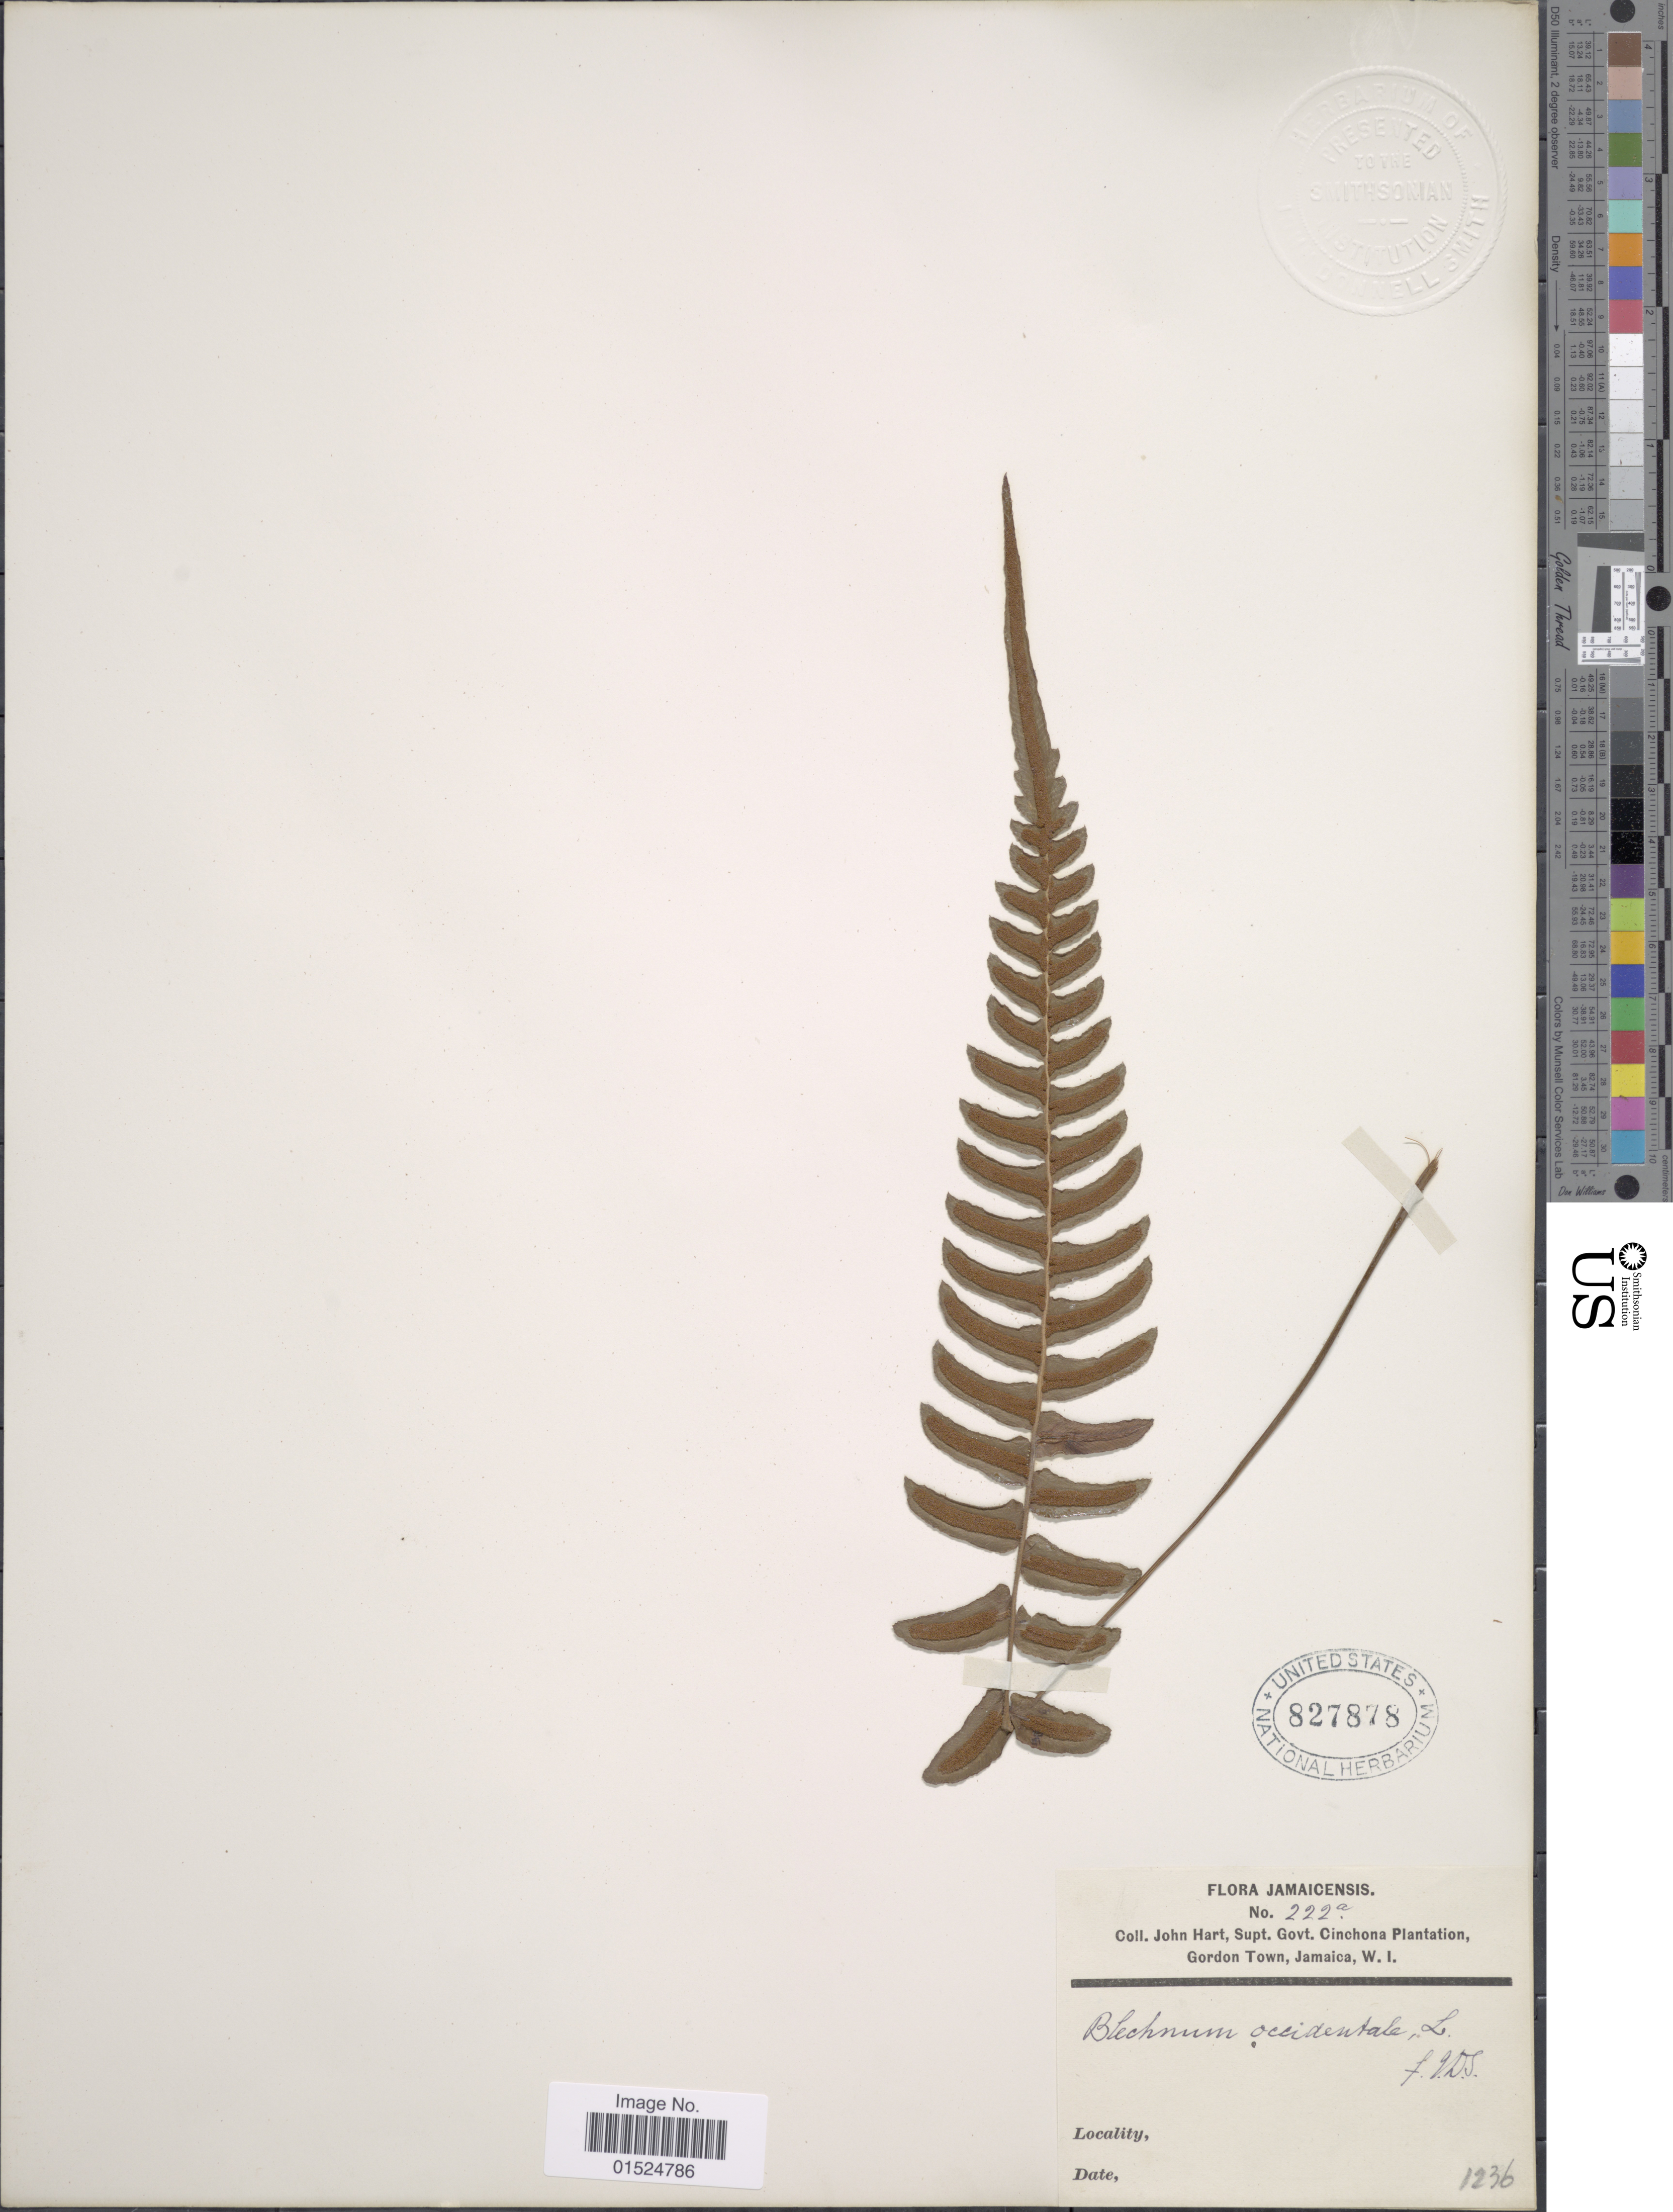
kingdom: Plantae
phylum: Tracheophyta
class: Polypodiopsida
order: Polypodiales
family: Blechnaceae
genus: Blechnum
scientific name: Blechnum glandulosum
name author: Link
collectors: J. H. Hart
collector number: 222a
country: Jamaica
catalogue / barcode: US 827878